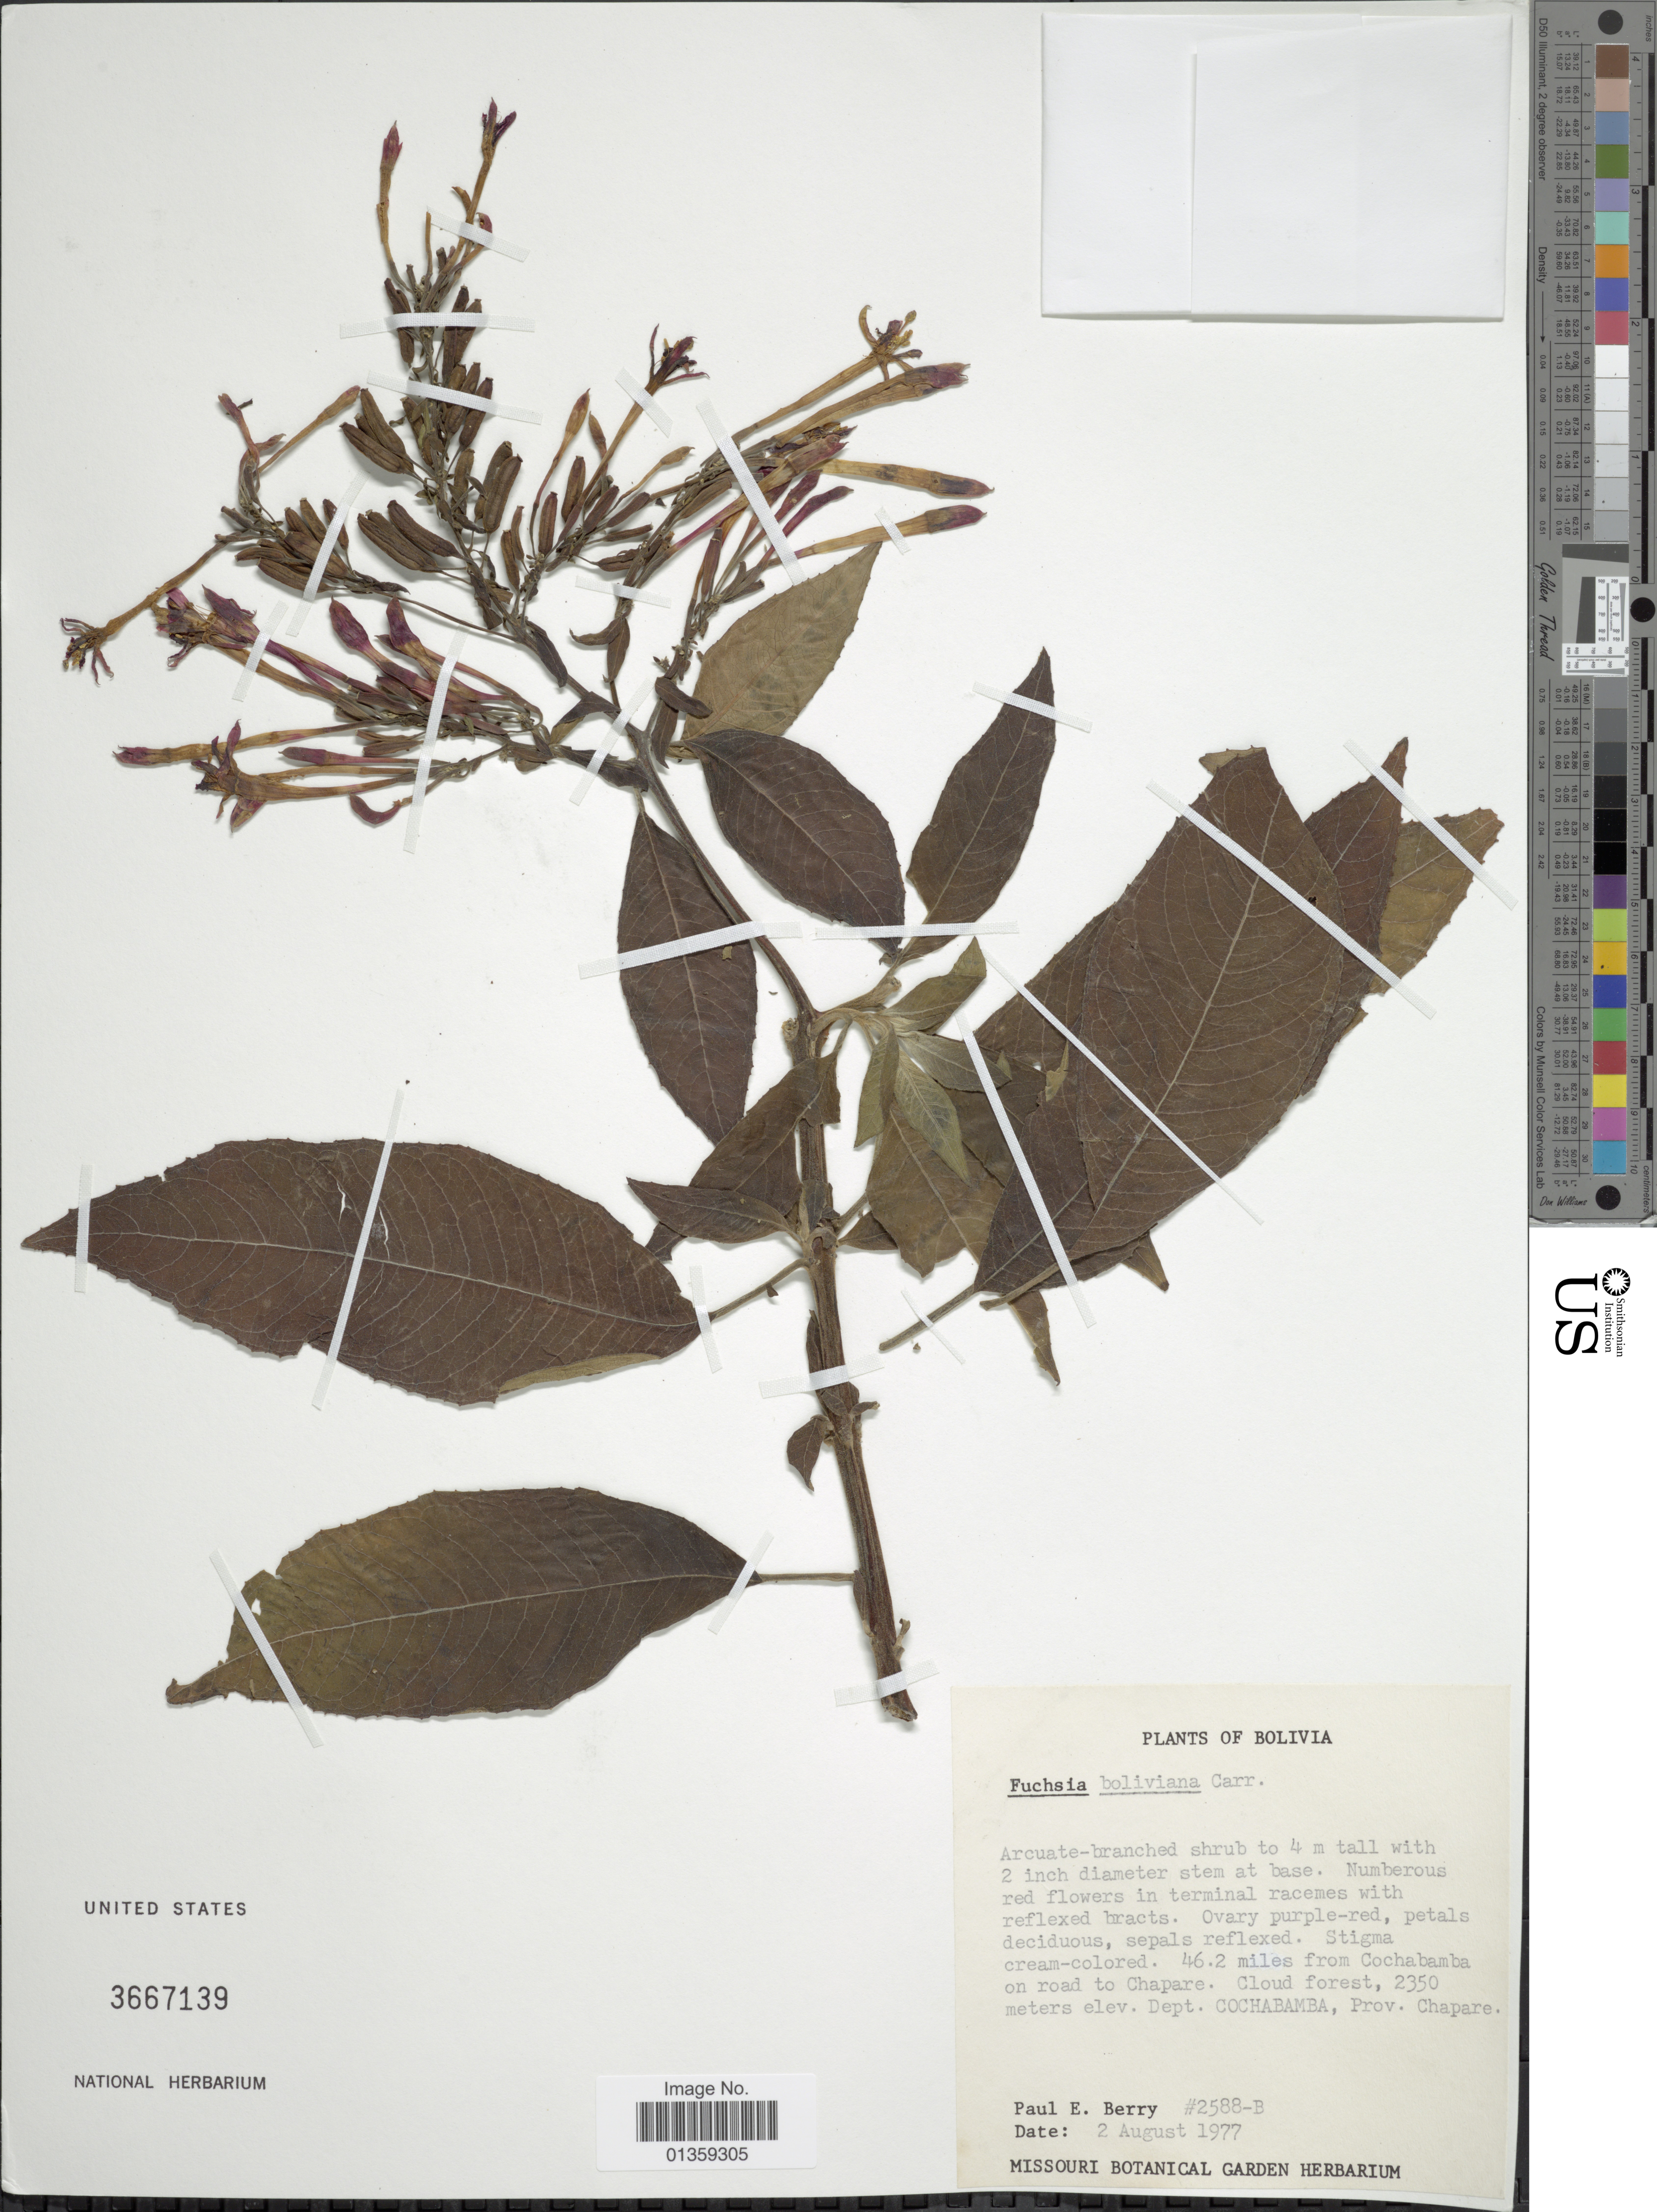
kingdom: Plantae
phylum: Tracheophyta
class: Magnoliopsida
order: Myrtales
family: Onagraceae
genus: Fuchsia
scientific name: Fuchsia boliviana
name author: Carrière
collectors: P. E. Berry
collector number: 2588-B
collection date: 1977-08-02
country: Bolivia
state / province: Cochabamba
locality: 46.2 miles from Cochabamba on road to Chapare. Prov. Chapare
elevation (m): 2350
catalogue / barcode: US 3667139